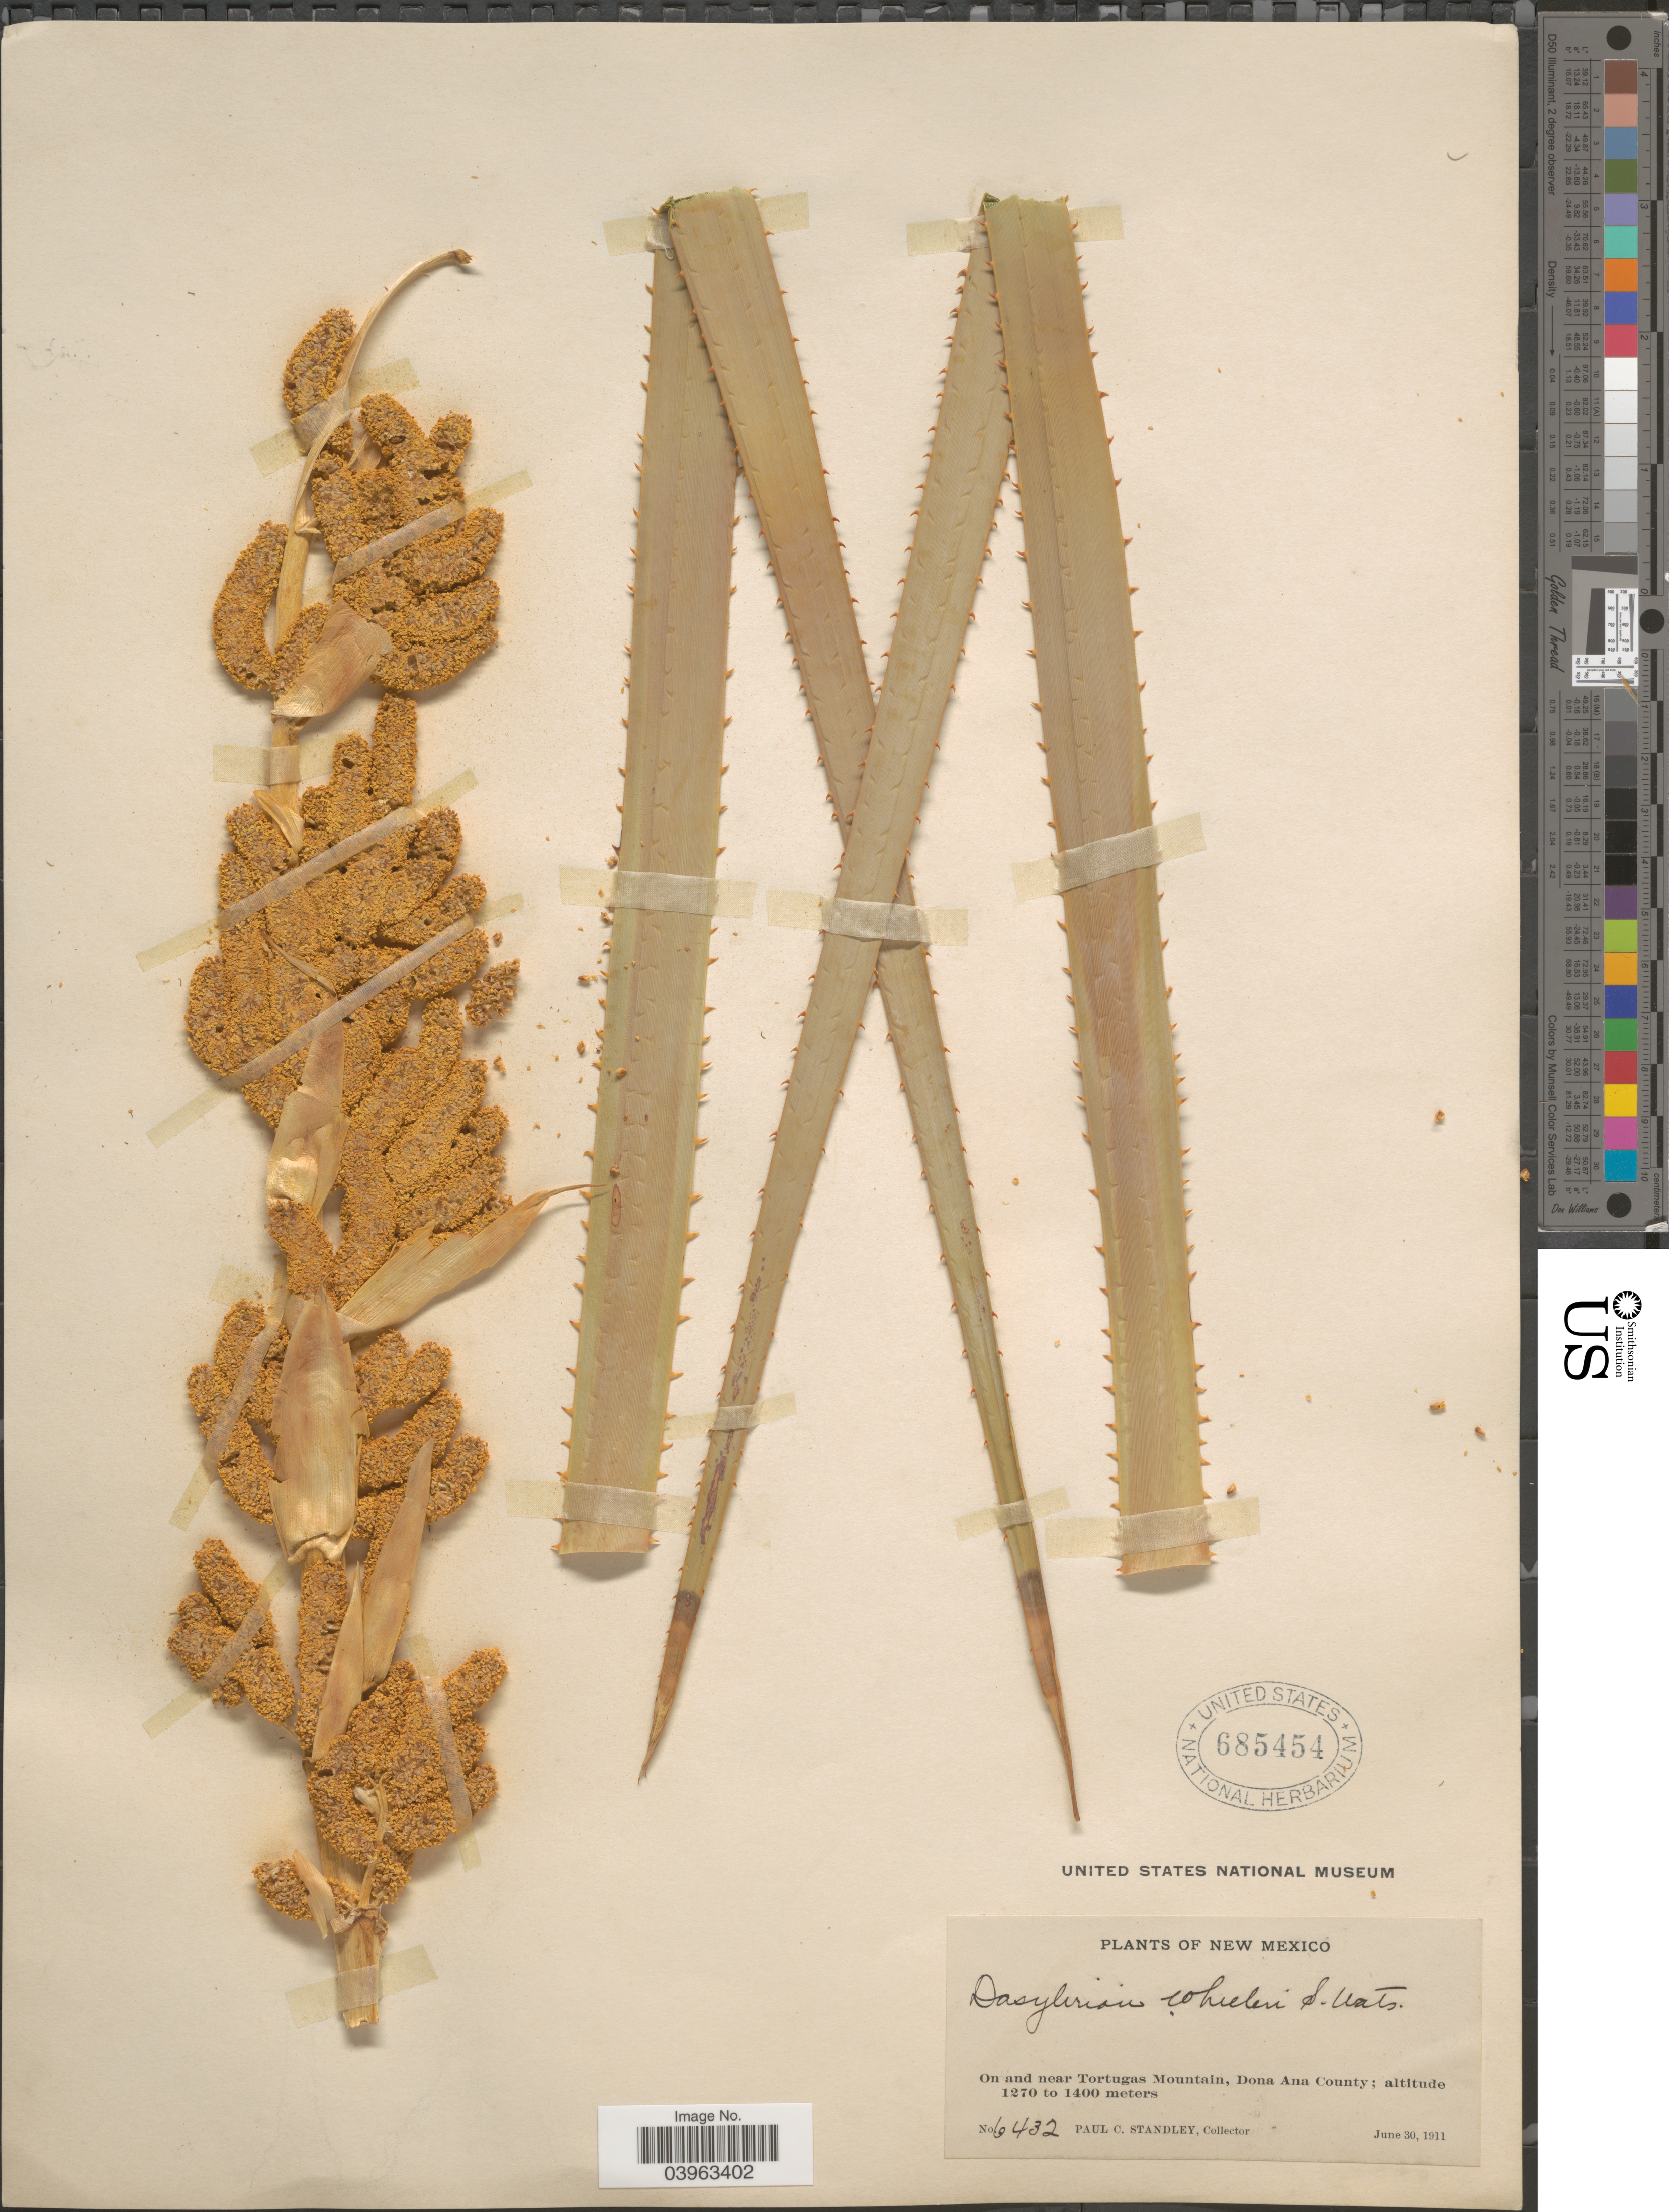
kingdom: Plantae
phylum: Tracheophyta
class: Liliopsida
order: Asparagales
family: Asparagaceae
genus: Dasylirion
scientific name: Dasylirion wheeleri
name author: S. Watson ex Rothr.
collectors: P. C. Standley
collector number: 6432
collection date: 1911-06-30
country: United States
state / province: New Mexico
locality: On and near Tortugas Mountain, Dona Ana County.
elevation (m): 1270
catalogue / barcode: US 685454